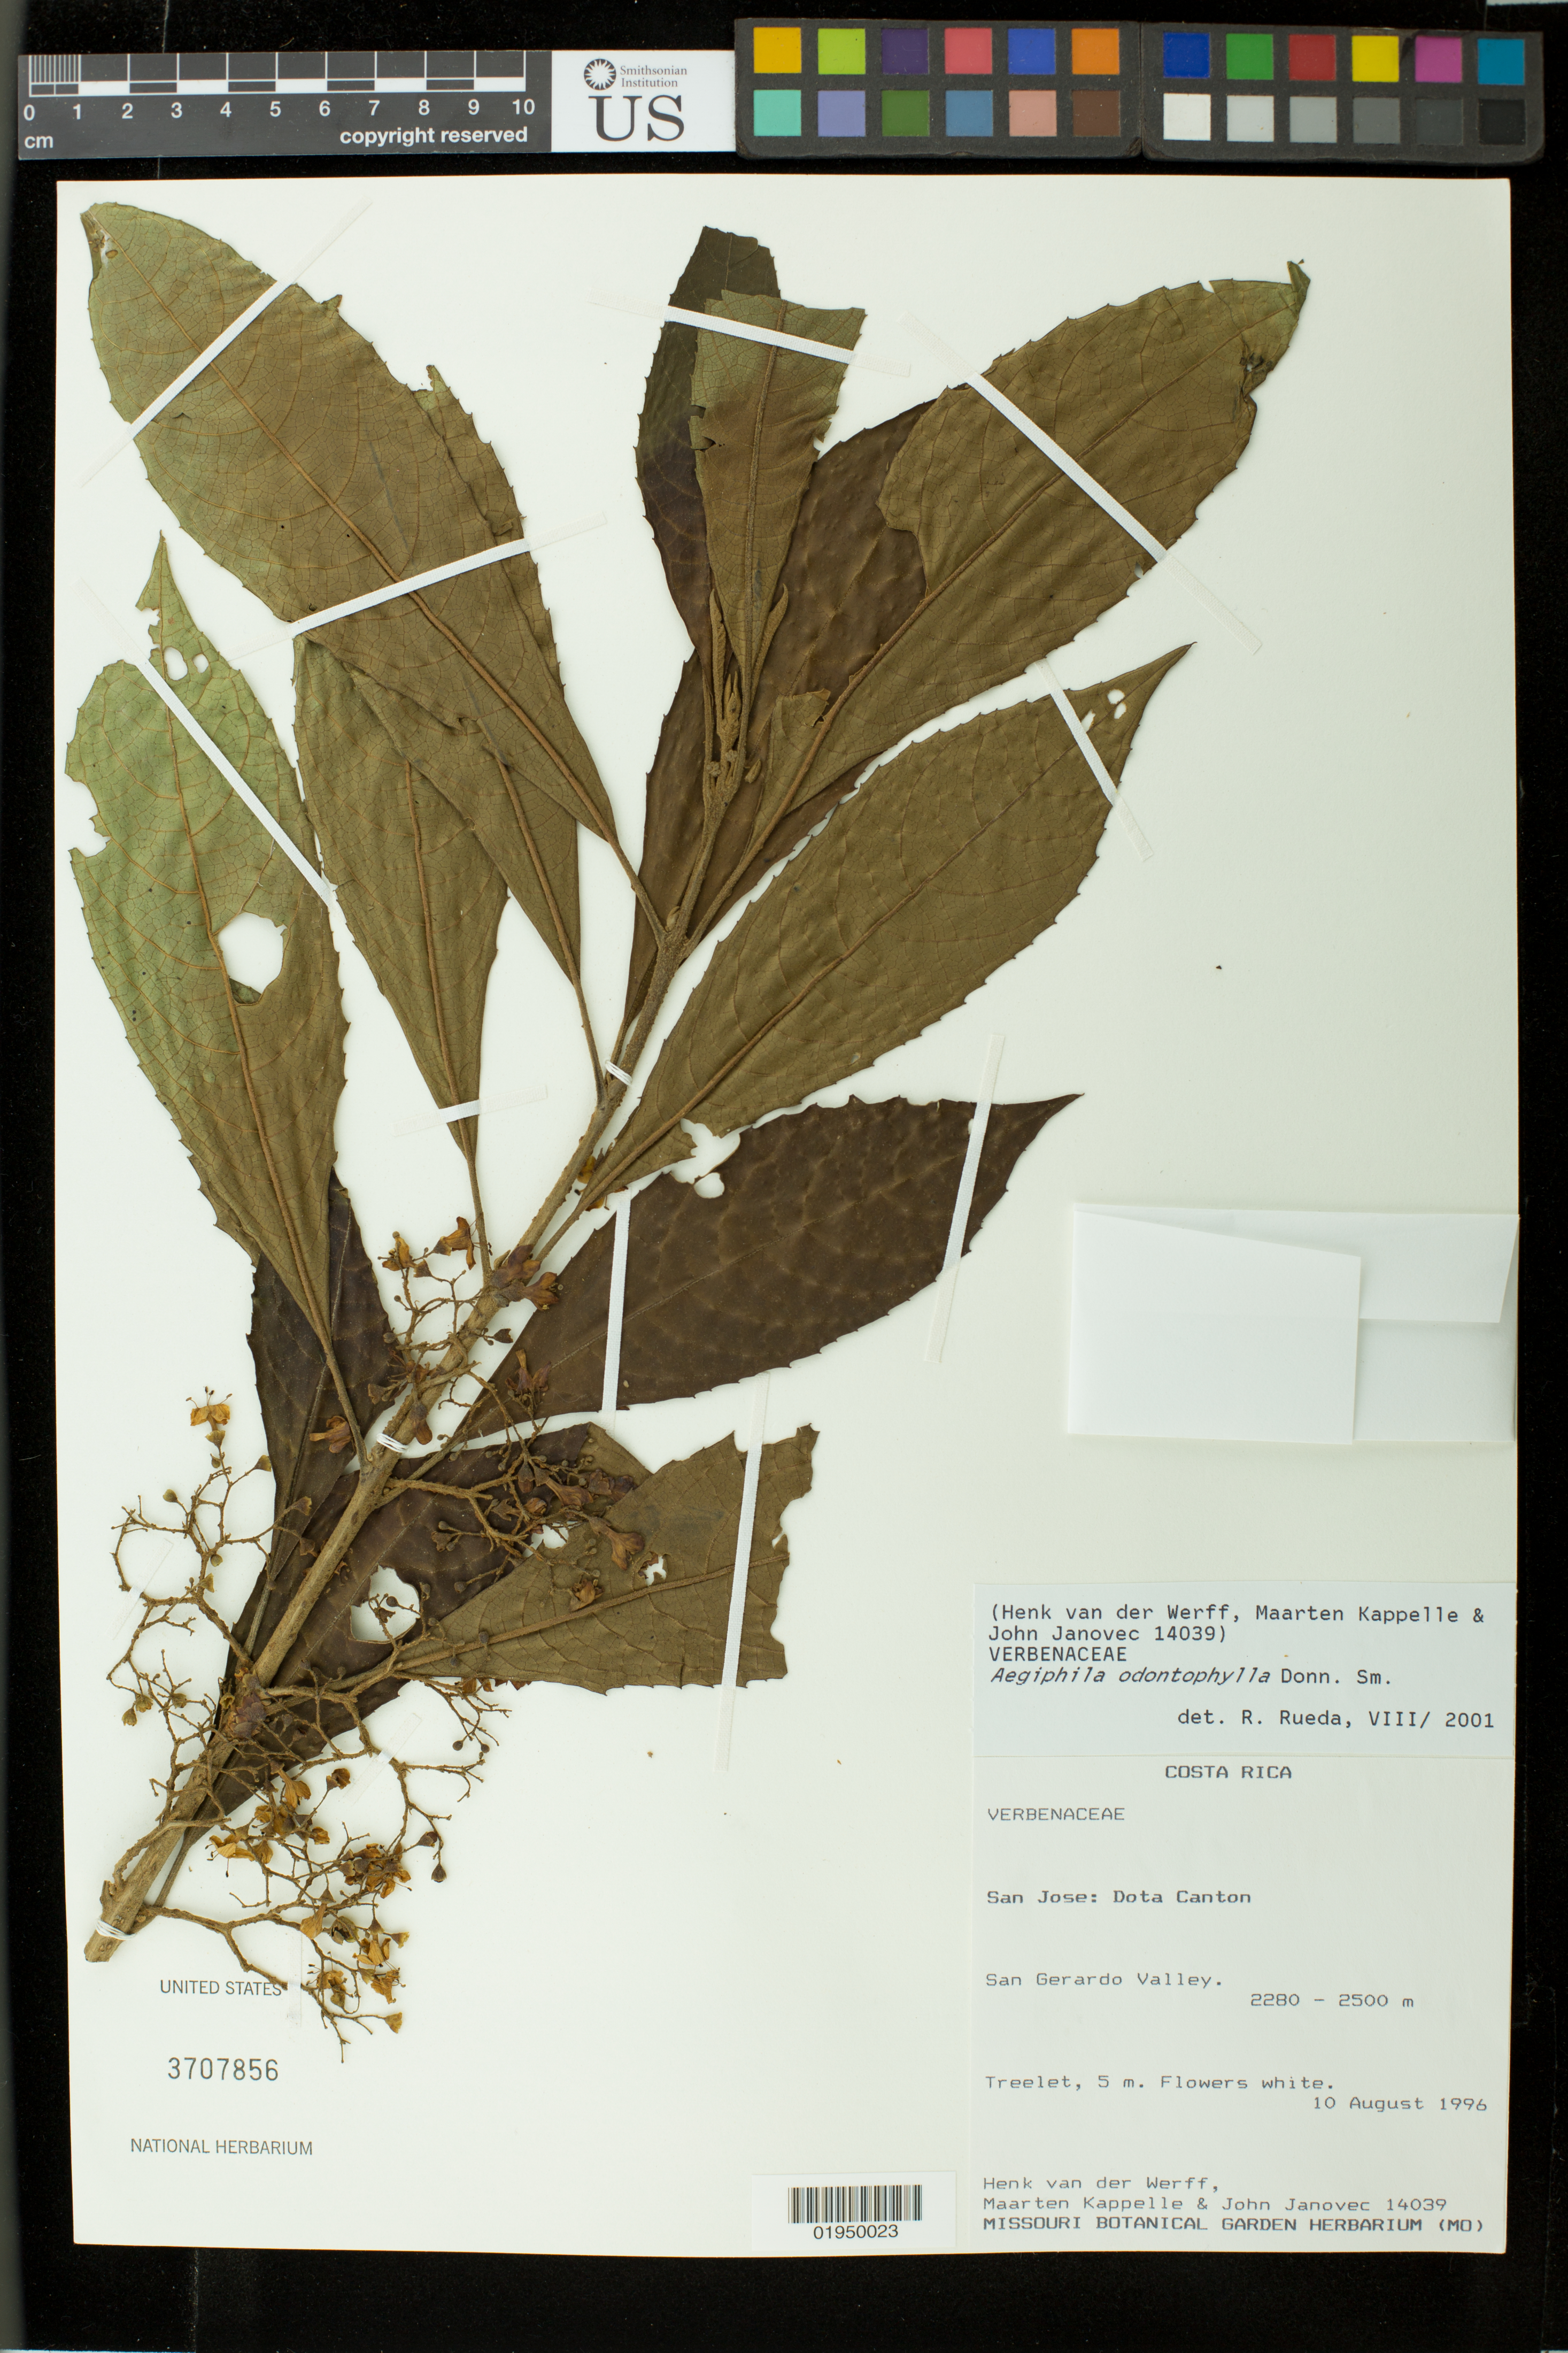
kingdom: Plantae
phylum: Tracheophyta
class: Magnoliopsida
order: Lamiales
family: Lamiaceae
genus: Aegiphila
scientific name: Aegiphila odontophylla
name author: Donn. Sm.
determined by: Rueda, R. M.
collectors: H. van der Werff, M. Kappelle & J.P. Janovec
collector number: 14039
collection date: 1996-08-10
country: Costa Rica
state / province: San Jose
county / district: Dota Canton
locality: San Gerardo Valley.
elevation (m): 2280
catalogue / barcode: US 3707856